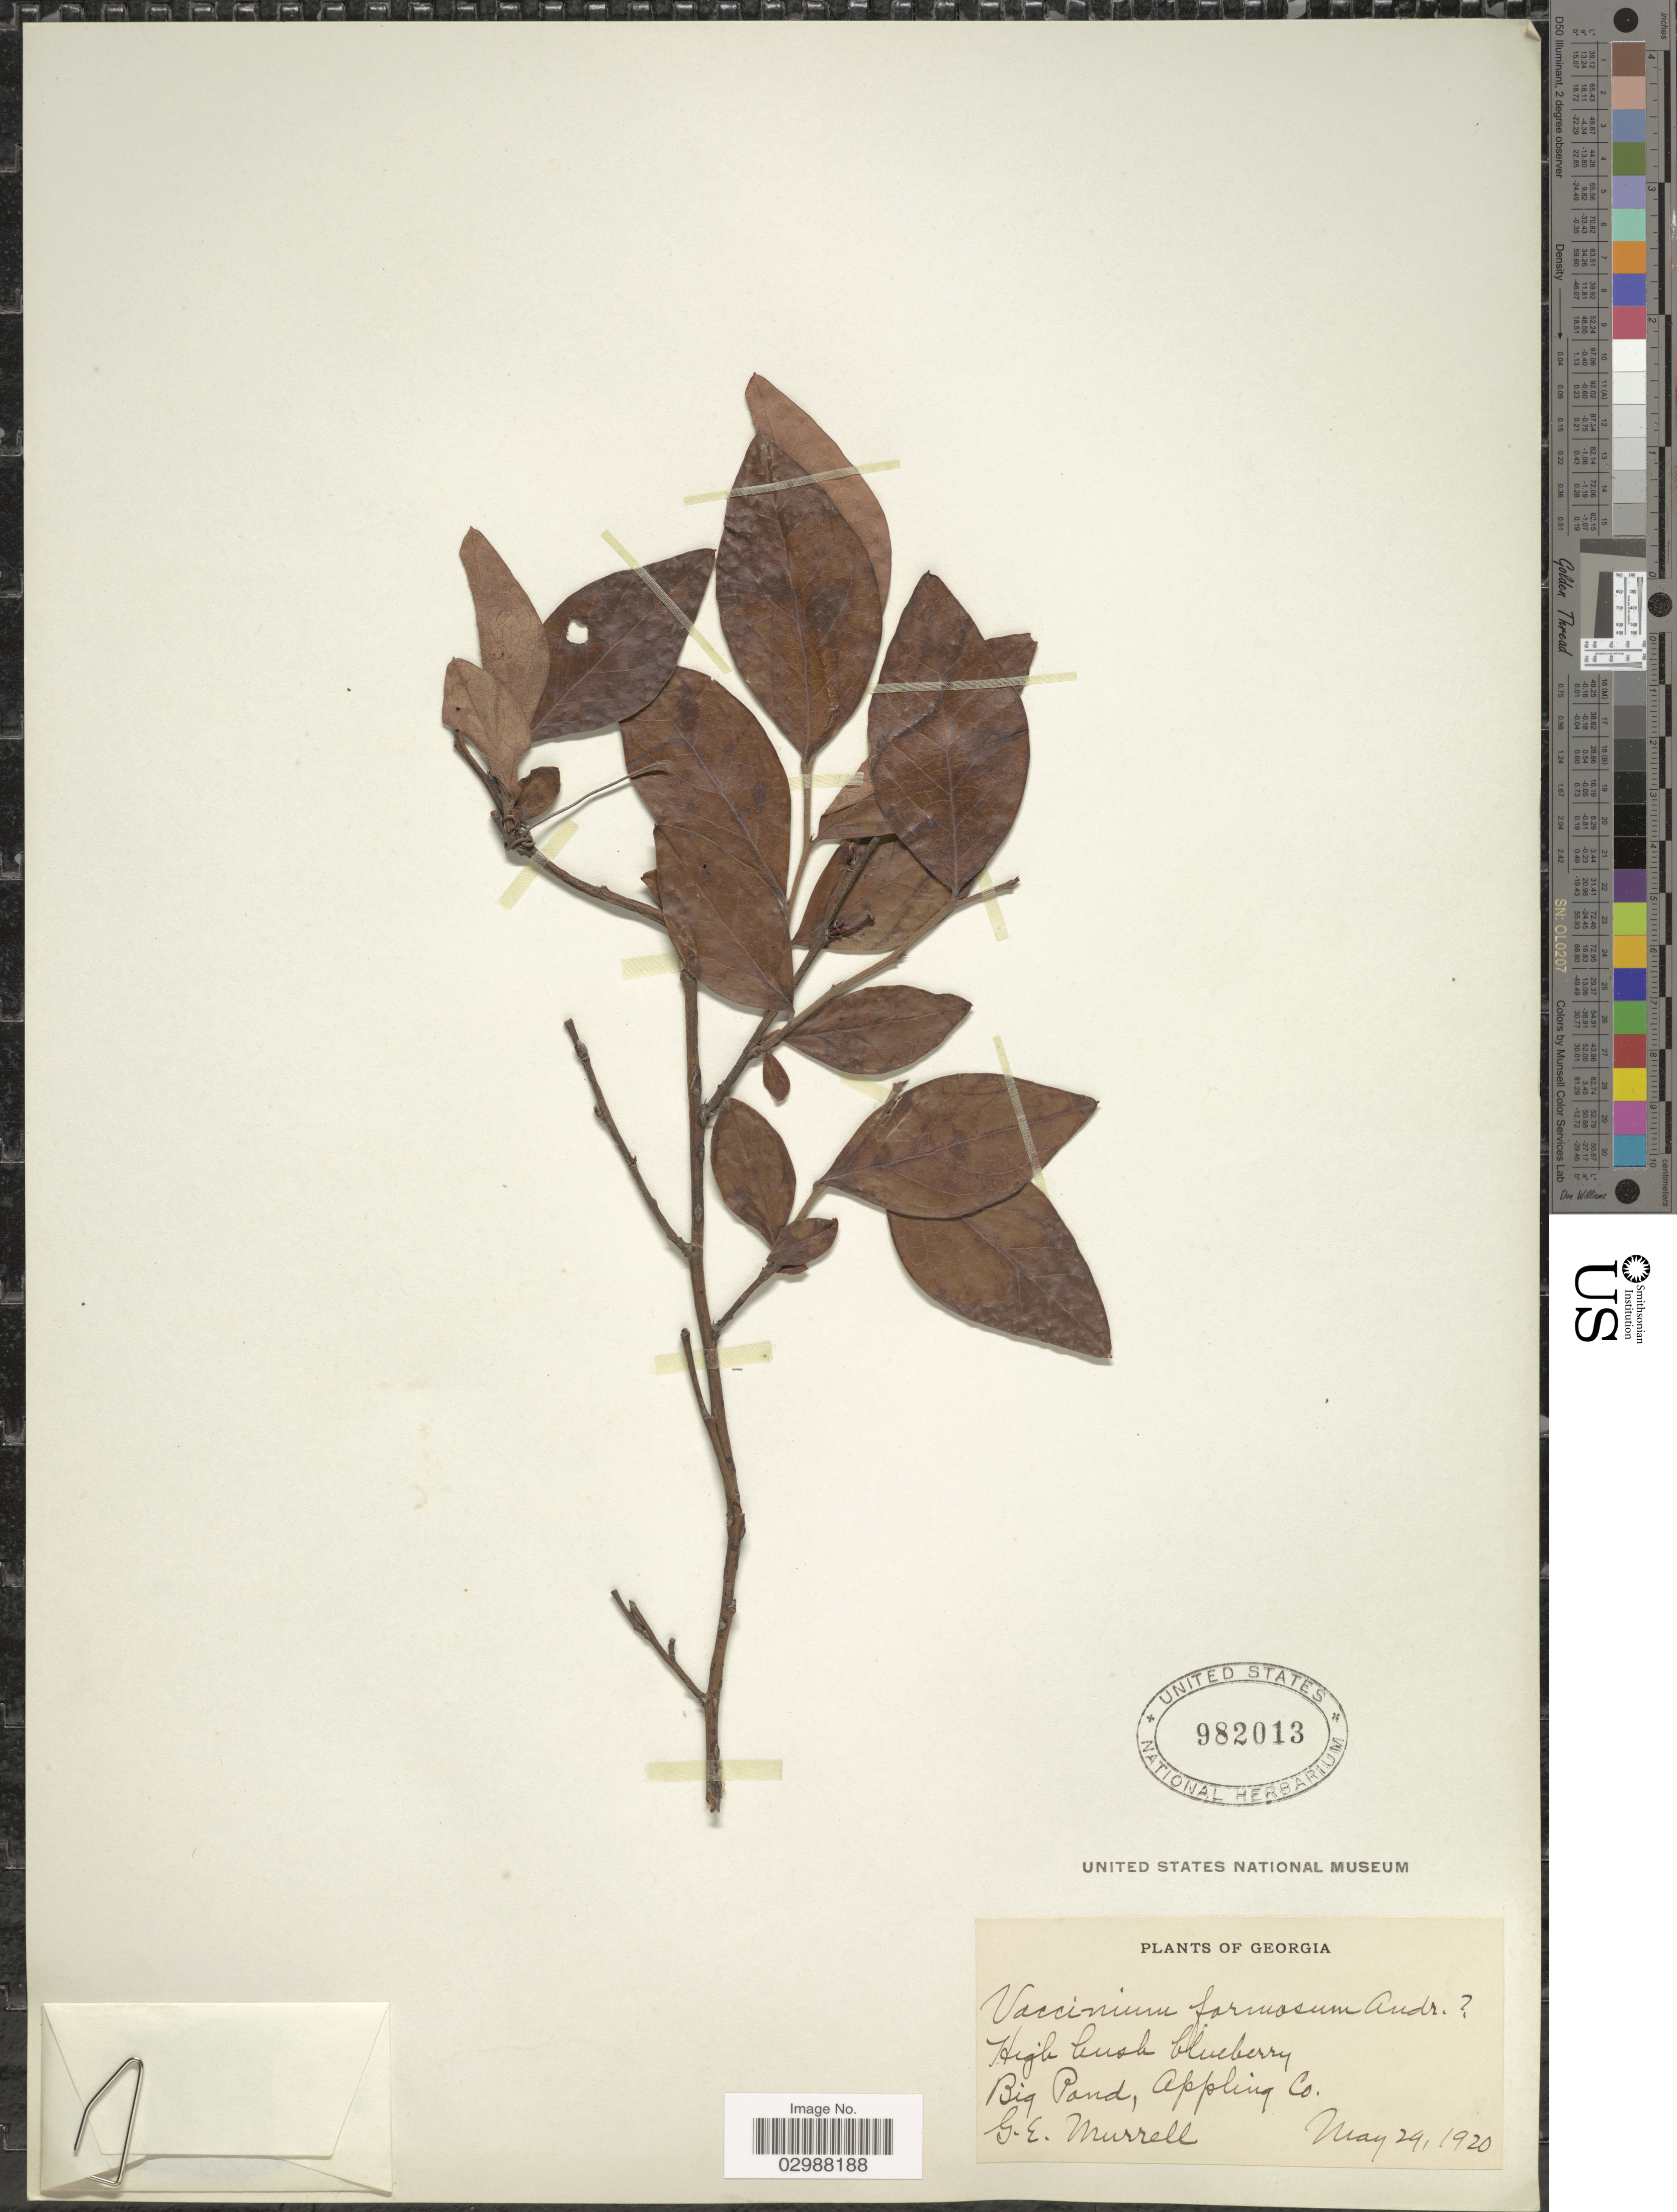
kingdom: Plantae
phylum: Tracheophyta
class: Magnoliopsida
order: Ericales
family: Ericaceae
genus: Vaccinium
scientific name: Vaccinium formosum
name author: Andrews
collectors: G. Murrell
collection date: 1920-05-29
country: United States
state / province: Georgia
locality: Big Pond, Appling Co.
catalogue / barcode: US 982013